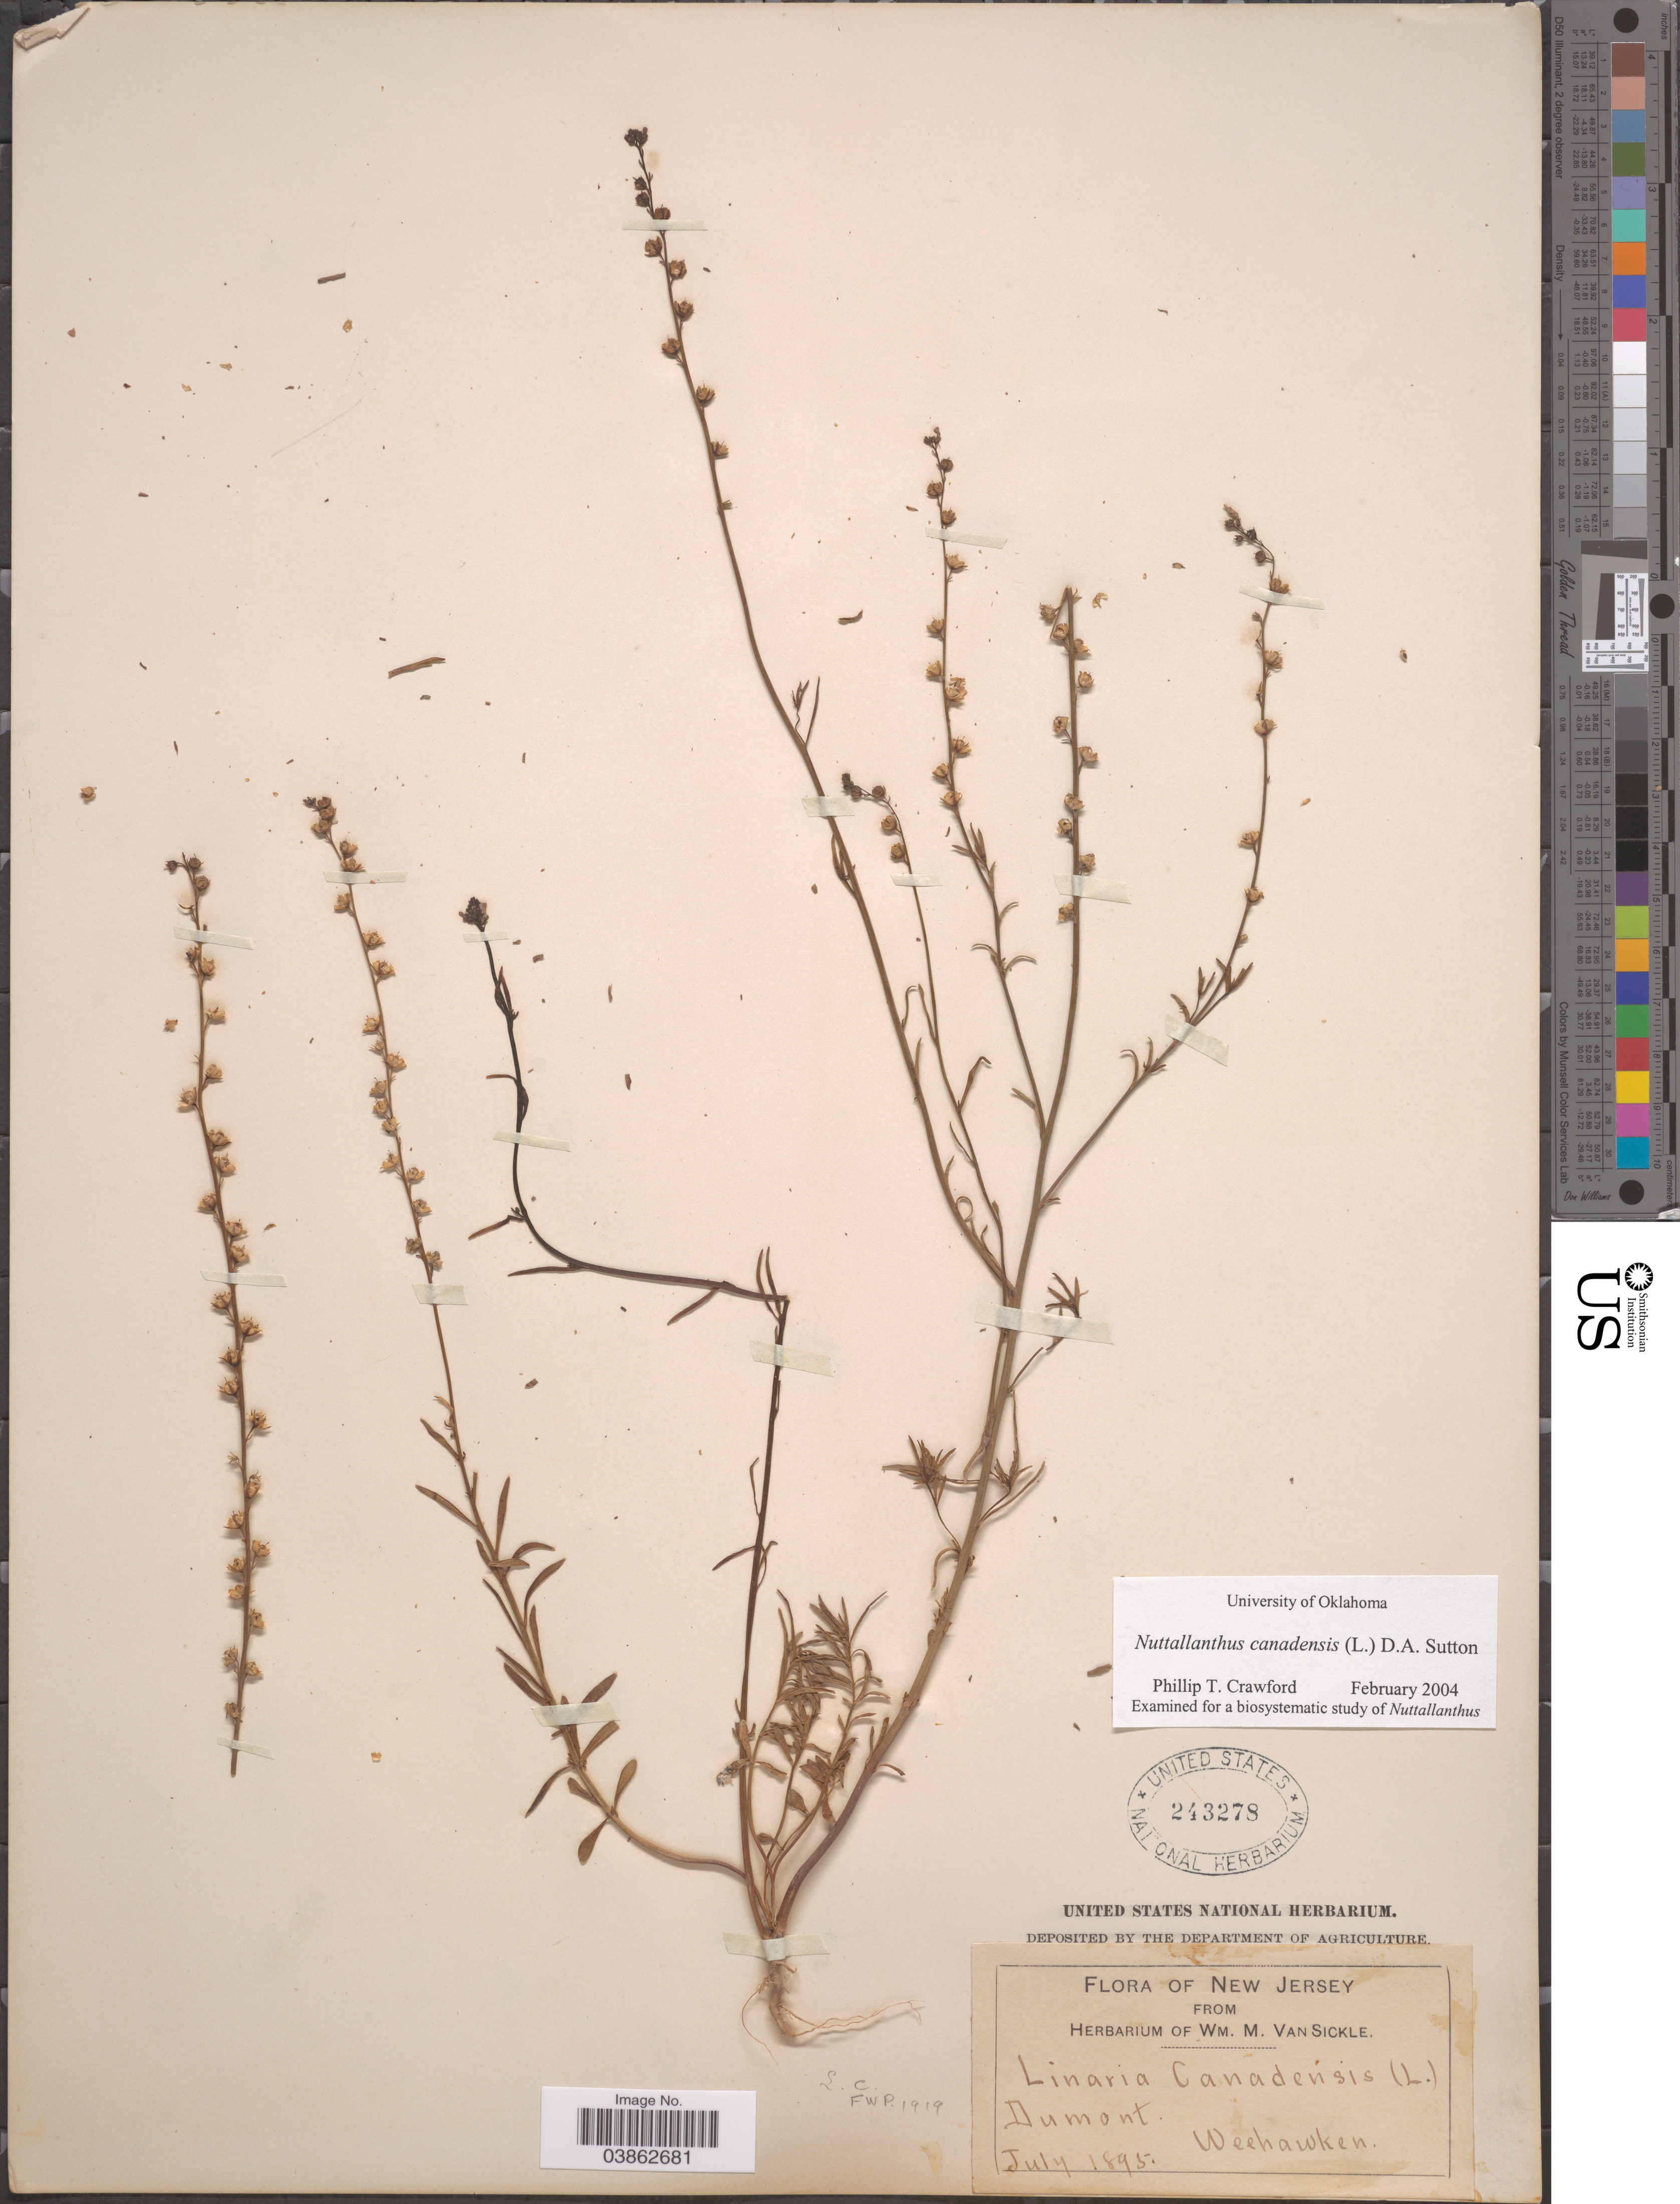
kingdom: Plantae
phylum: Tracheophyta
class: Magnoliopsida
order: Lamiales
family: Plantaginaceae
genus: Linaria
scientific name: Linaria canadensis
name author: (L.) Dum. Cours.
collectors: W. M. Van Sickle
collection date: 1895-07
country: United States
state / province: New Jersey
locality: Dumont. Weehawken.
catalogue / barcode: US 243278